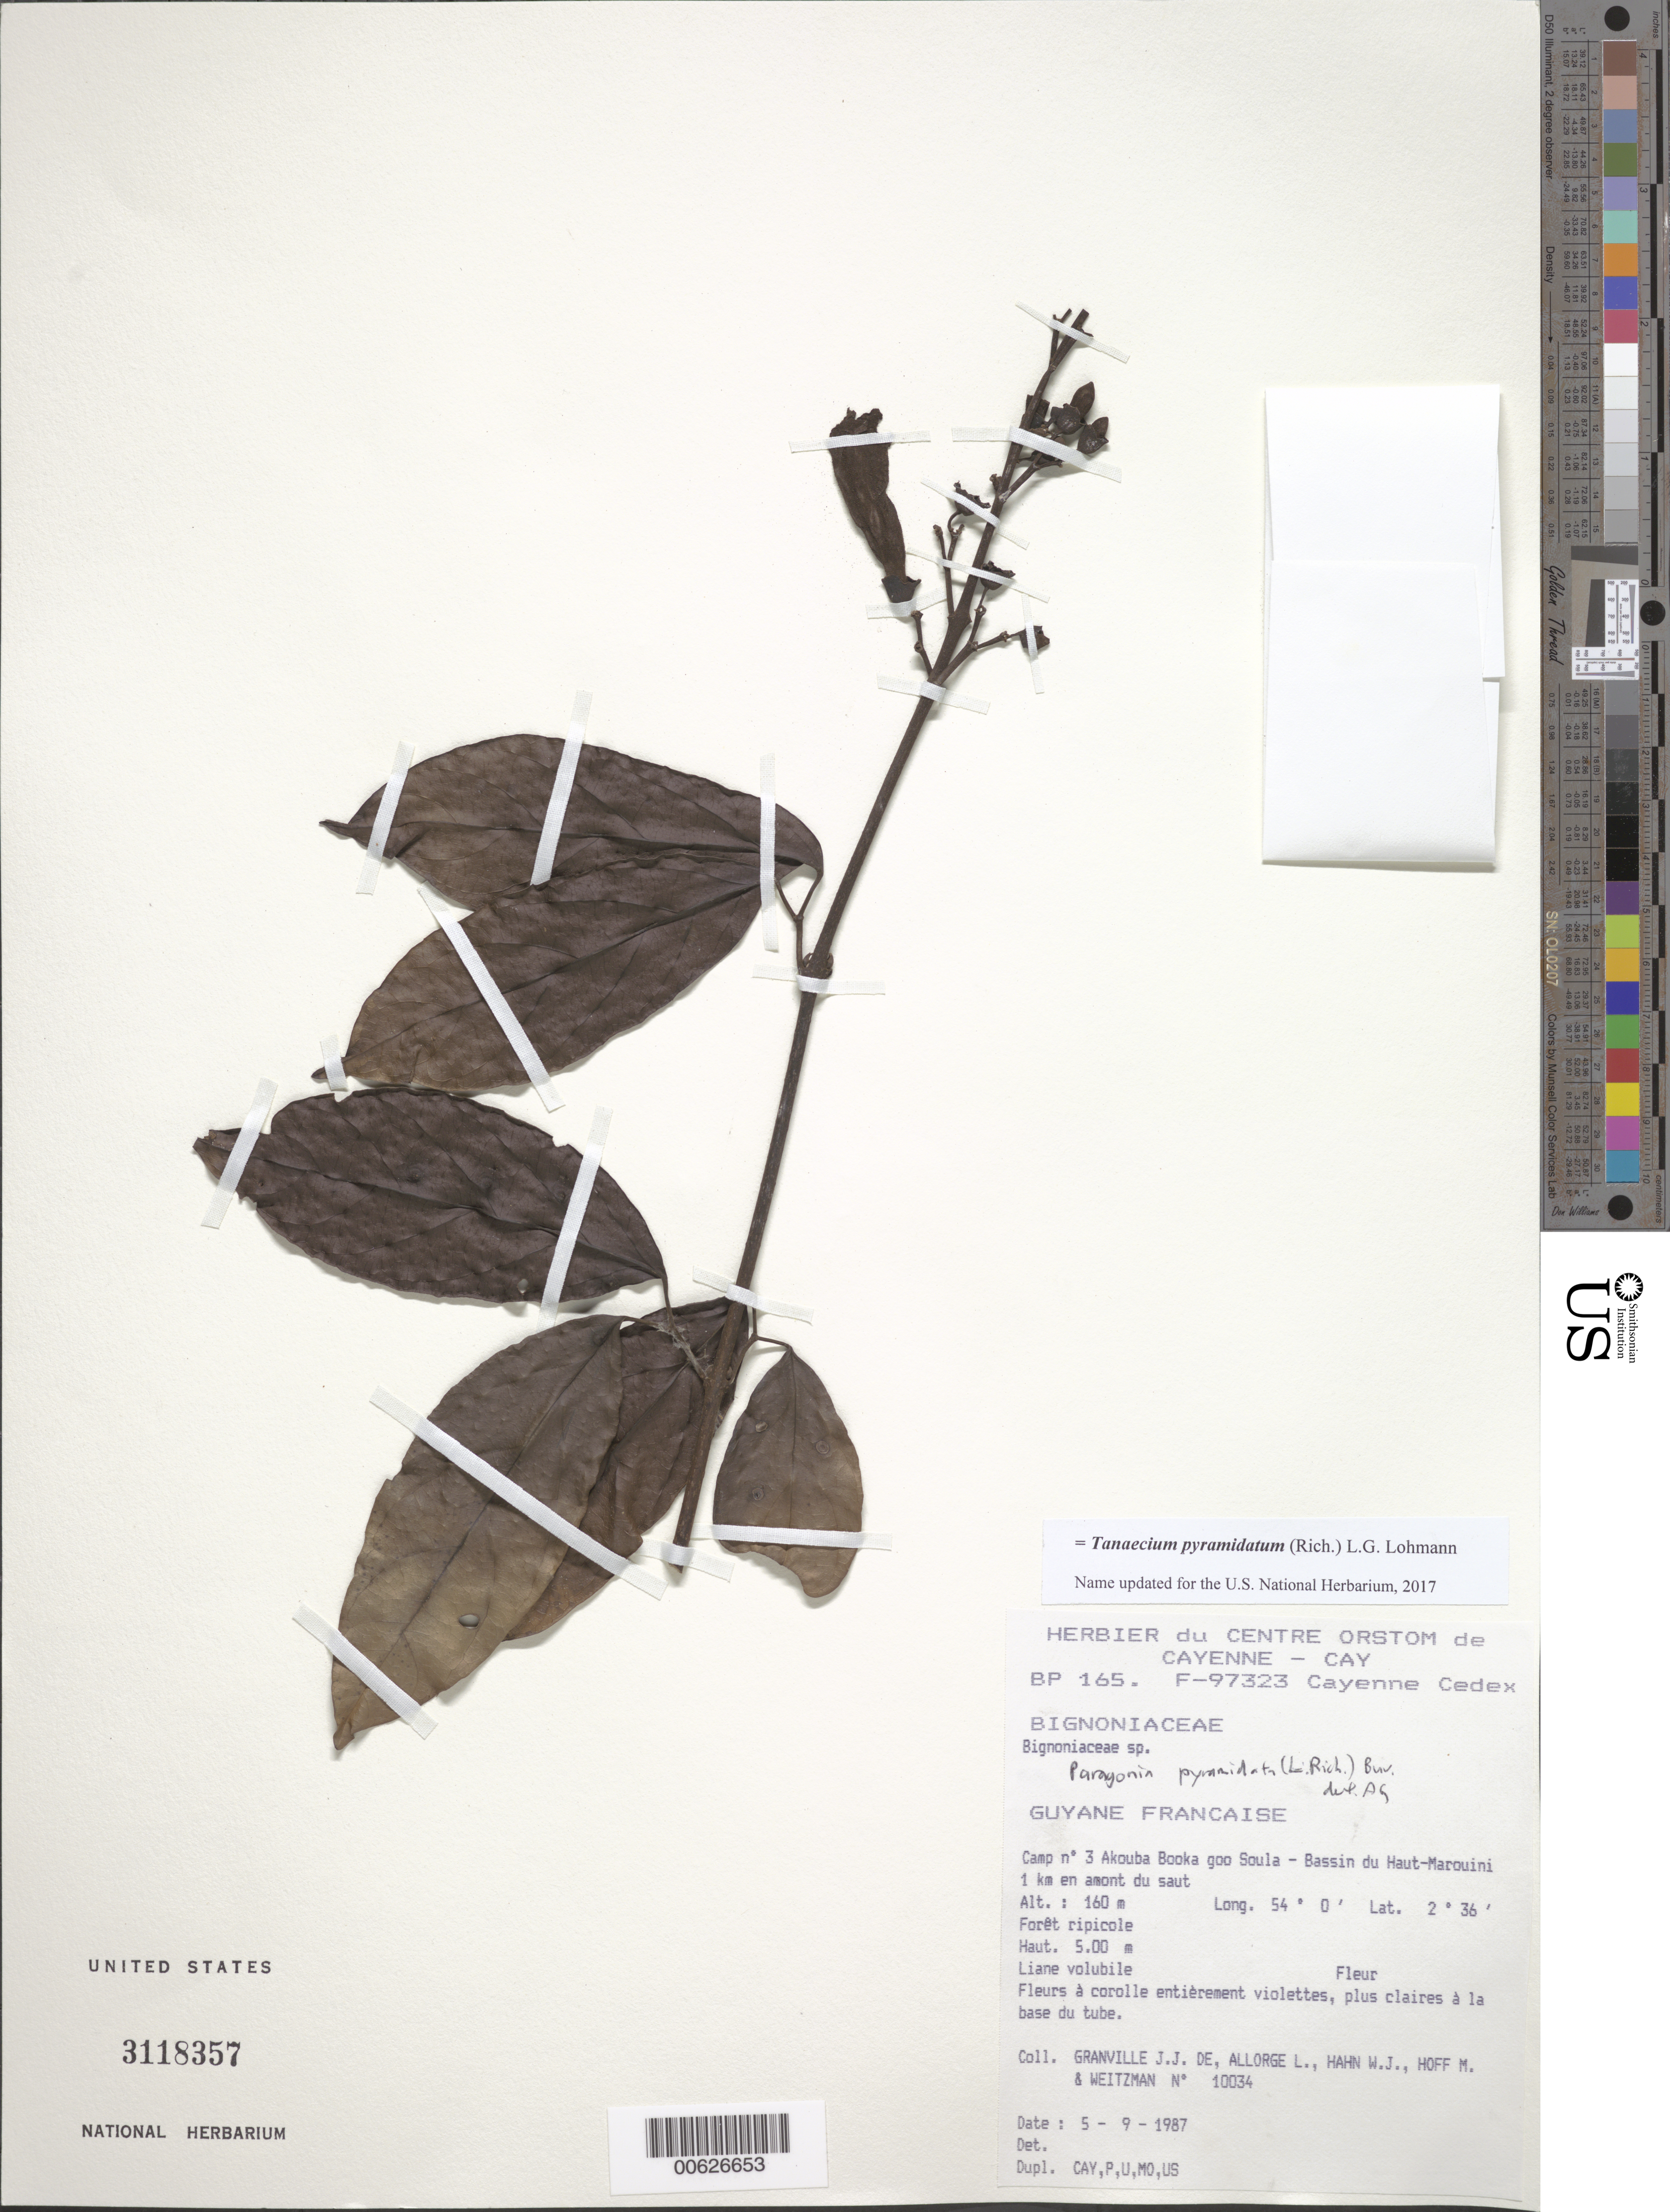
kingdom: Plantae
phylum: Tracheophyta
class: Magnoliopsida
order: Lamiales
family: Bignoniaceae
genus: Tanaecium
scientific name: Tanaecium pyramidatum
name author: (Rich.) L.G. Lohmann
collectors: J.-J. de Granville, L. Allorge, W. J. Hahn, M. Hoff & A. L. Weitzman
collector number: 10034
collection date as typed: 5-Sep-87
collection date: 1987-09-05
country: French Guiana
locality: Akouba Booka goo Soula, Camp #3, Bassin du Haut Marouini. 1 km en amont du saut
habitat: Riparian forest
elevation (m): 160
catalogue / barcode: US 3118357